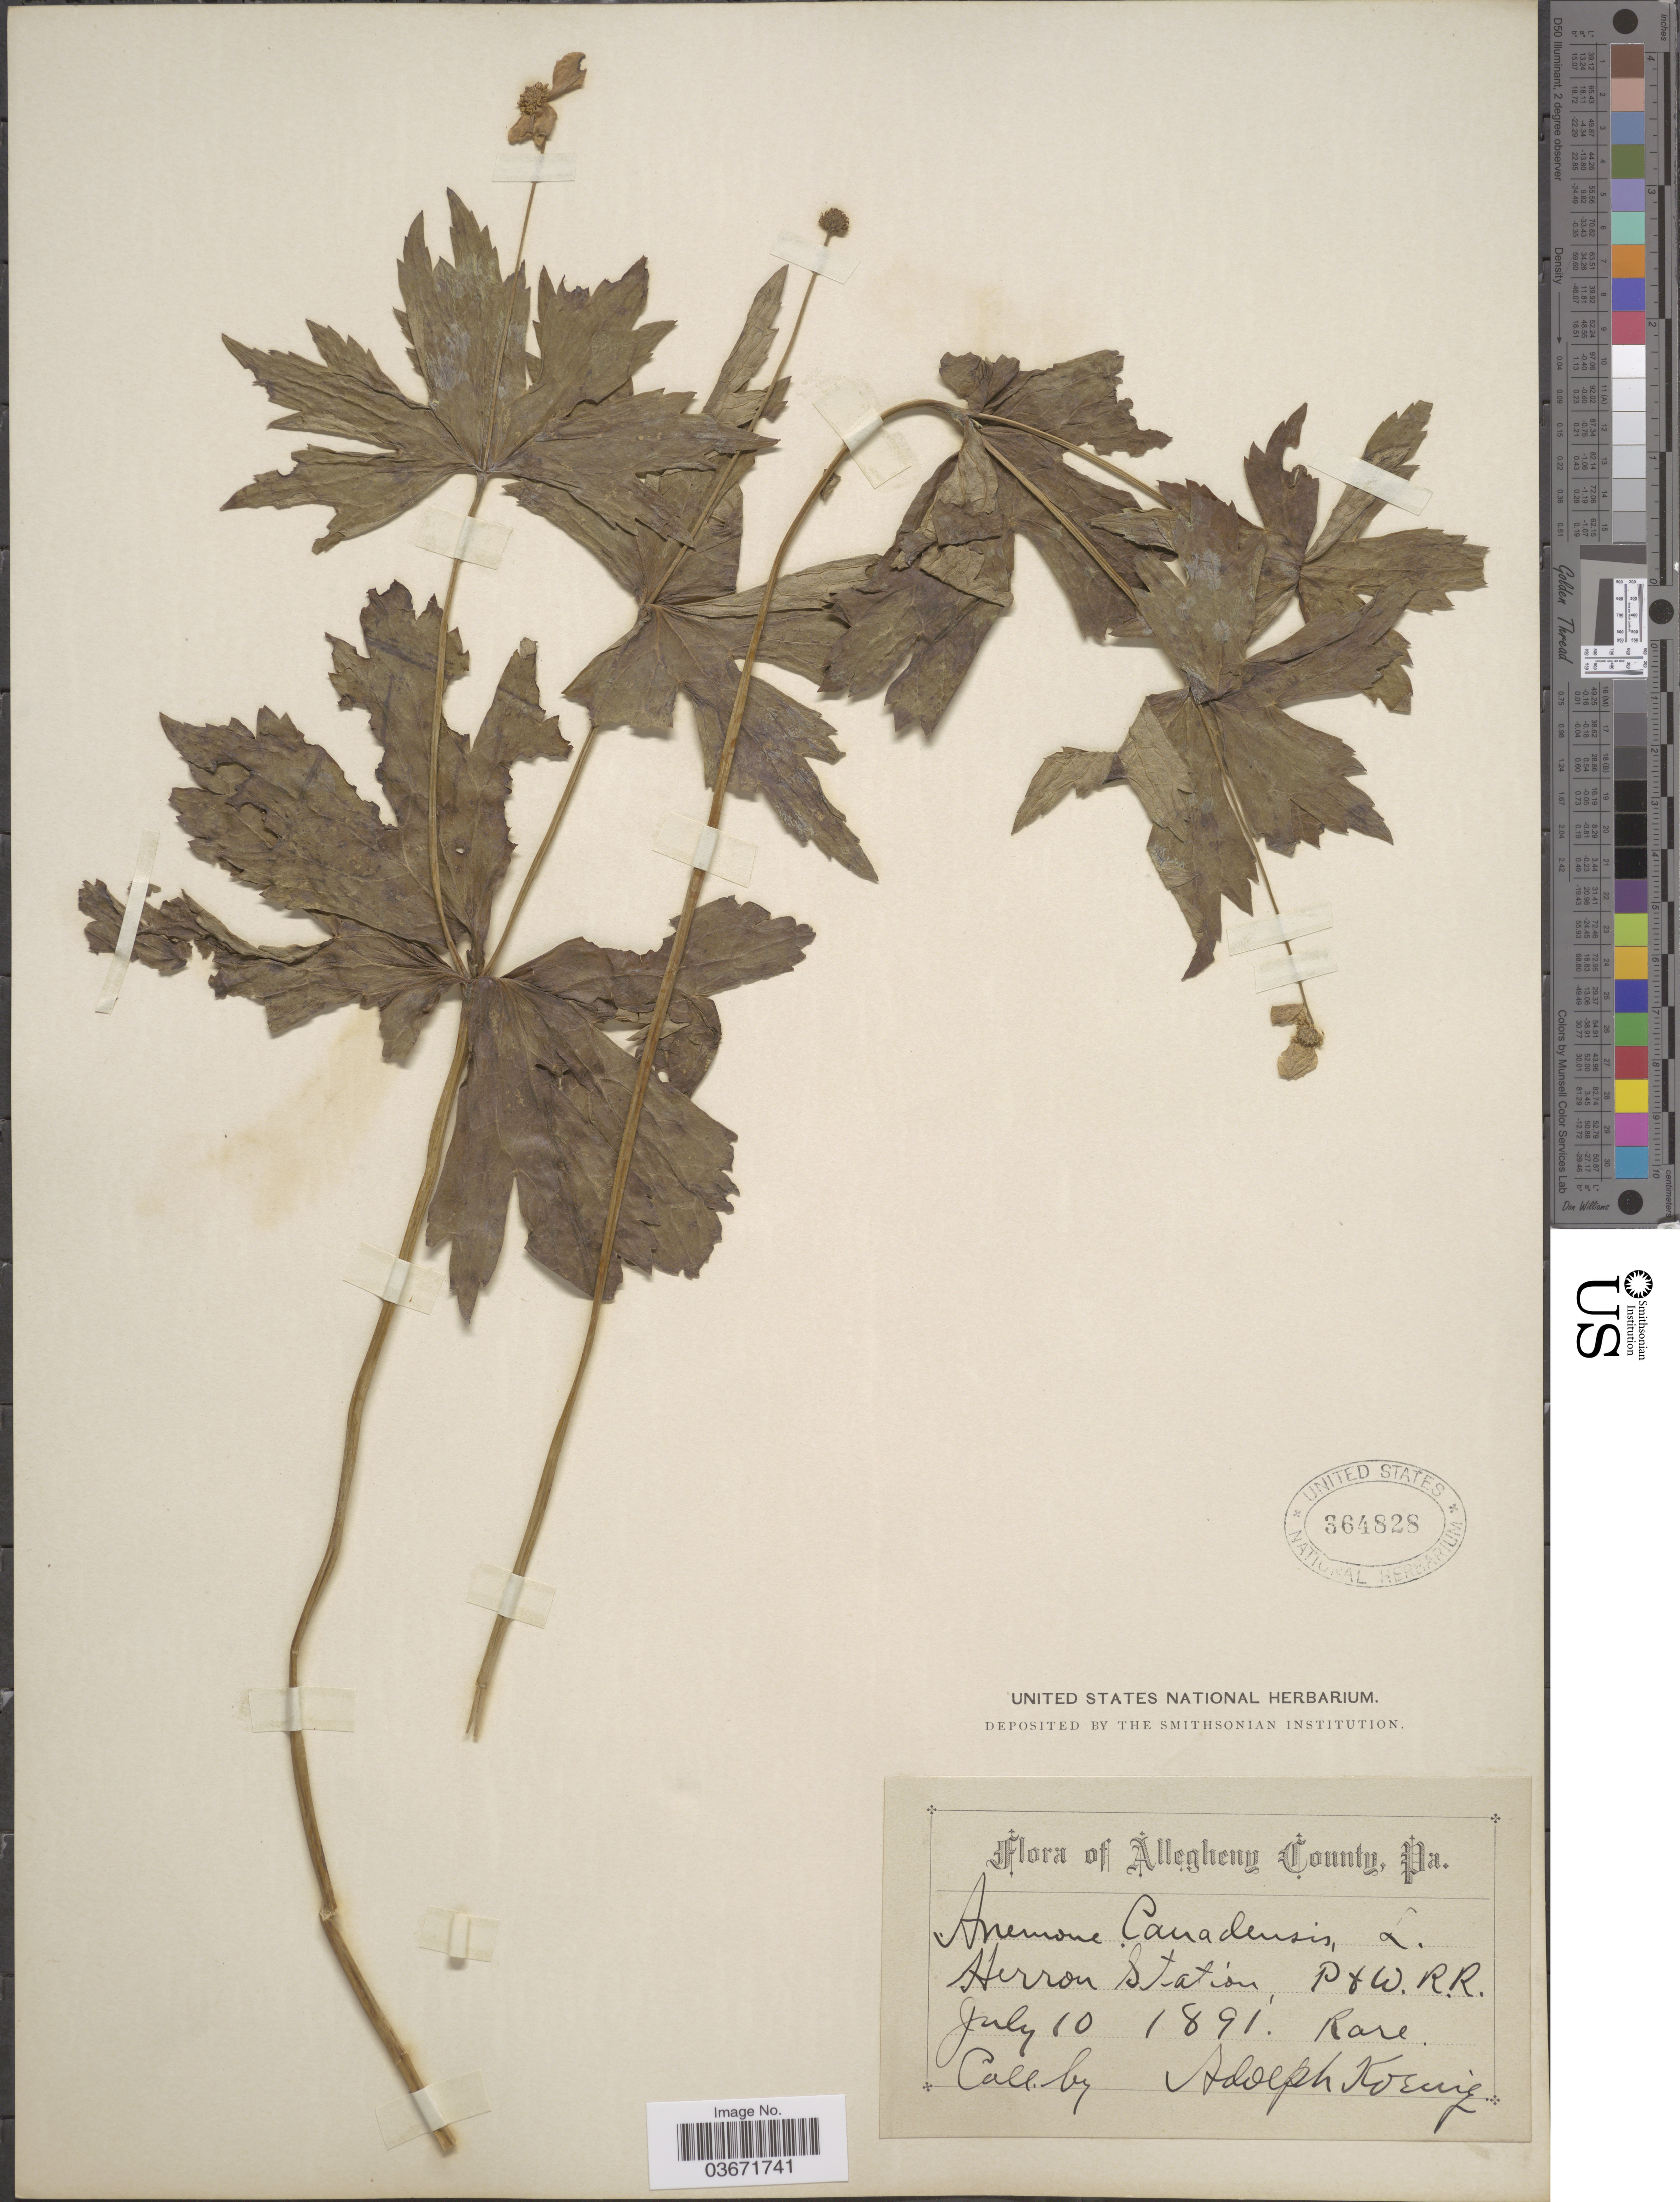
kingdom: Plantae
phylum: Tracheophyta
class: Magnoliopsida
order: Ranunculales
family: Ranunculaceae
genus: Anemone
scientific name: Anemone canadensis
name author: L.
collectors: A. Koenig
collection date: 1891-07-10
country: United States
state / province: Virginia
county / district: Alleghany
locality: Allegheny County. Herron Station, P & W. R.R.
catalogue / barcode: US 364828